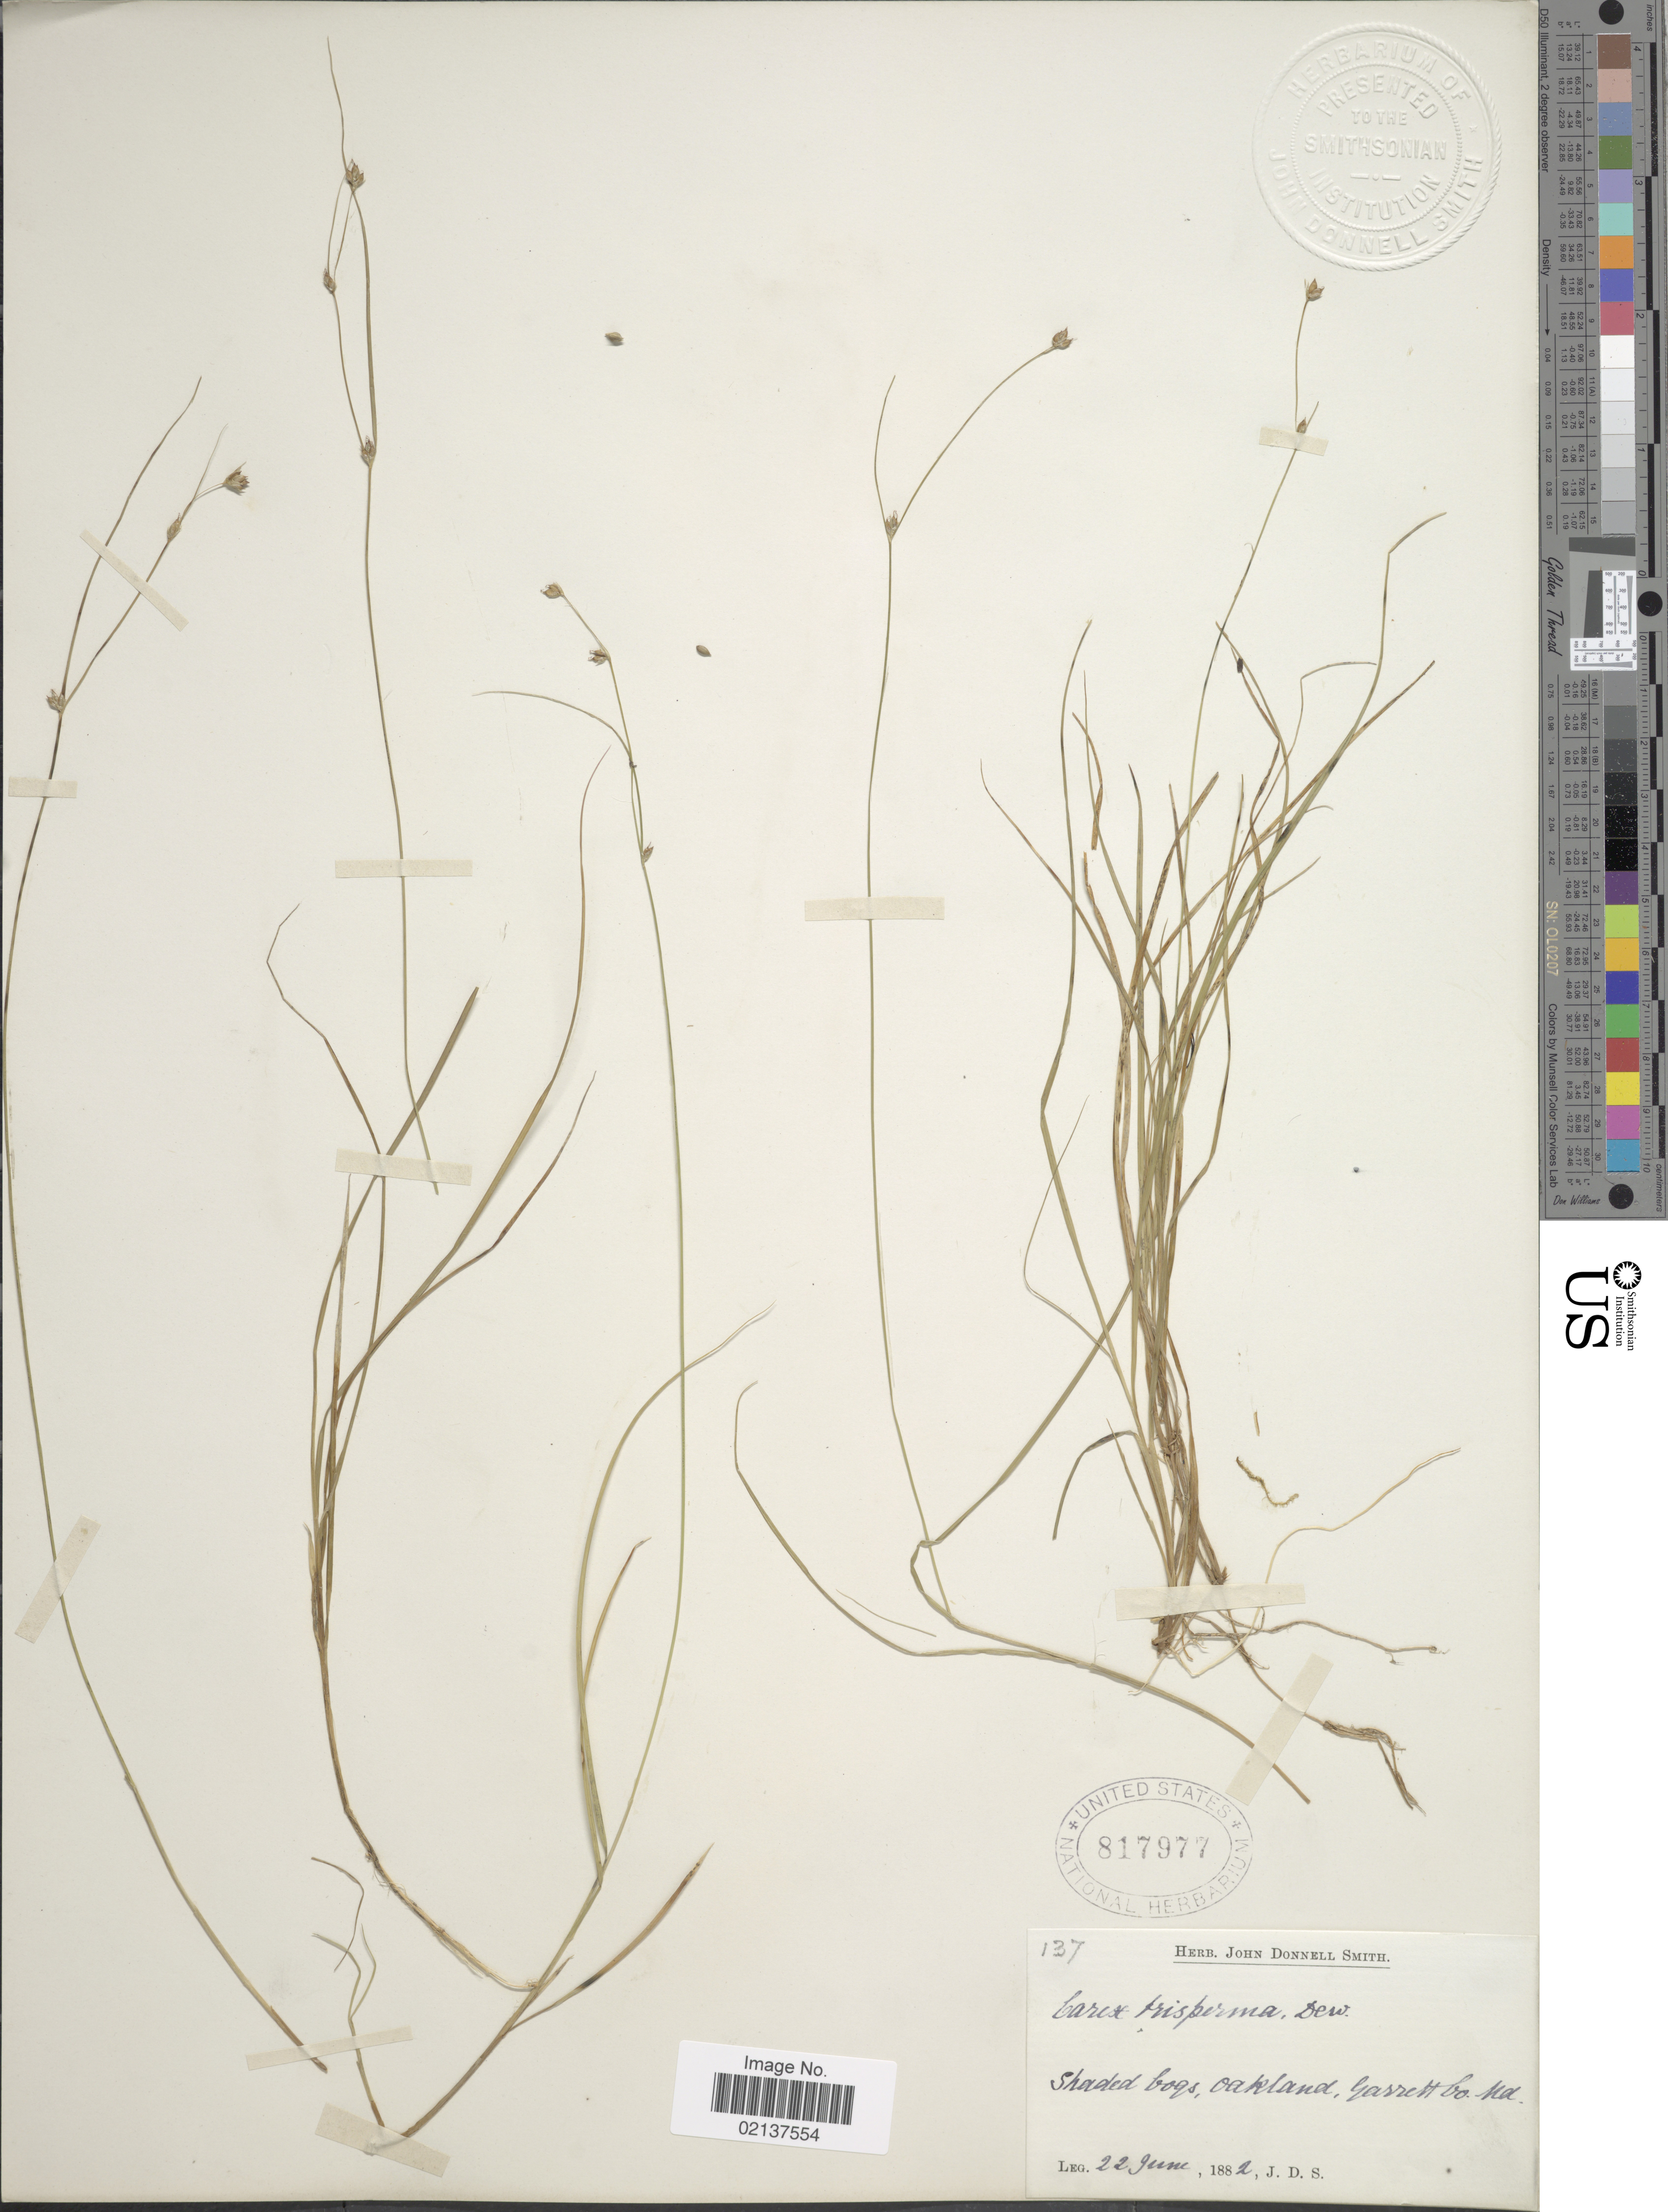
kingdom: Plantae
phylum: Tracheophyta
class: Liliopsida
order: Poales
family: Cyperaceae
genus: Carex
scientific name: Carex trisperma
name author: Dewey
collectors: J. Donnell Smith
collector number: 137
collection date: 1882-06-22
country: United States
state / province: Maryland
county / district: Garrett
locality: Oakland, Garrett Co, Md.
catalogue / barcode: US 817977